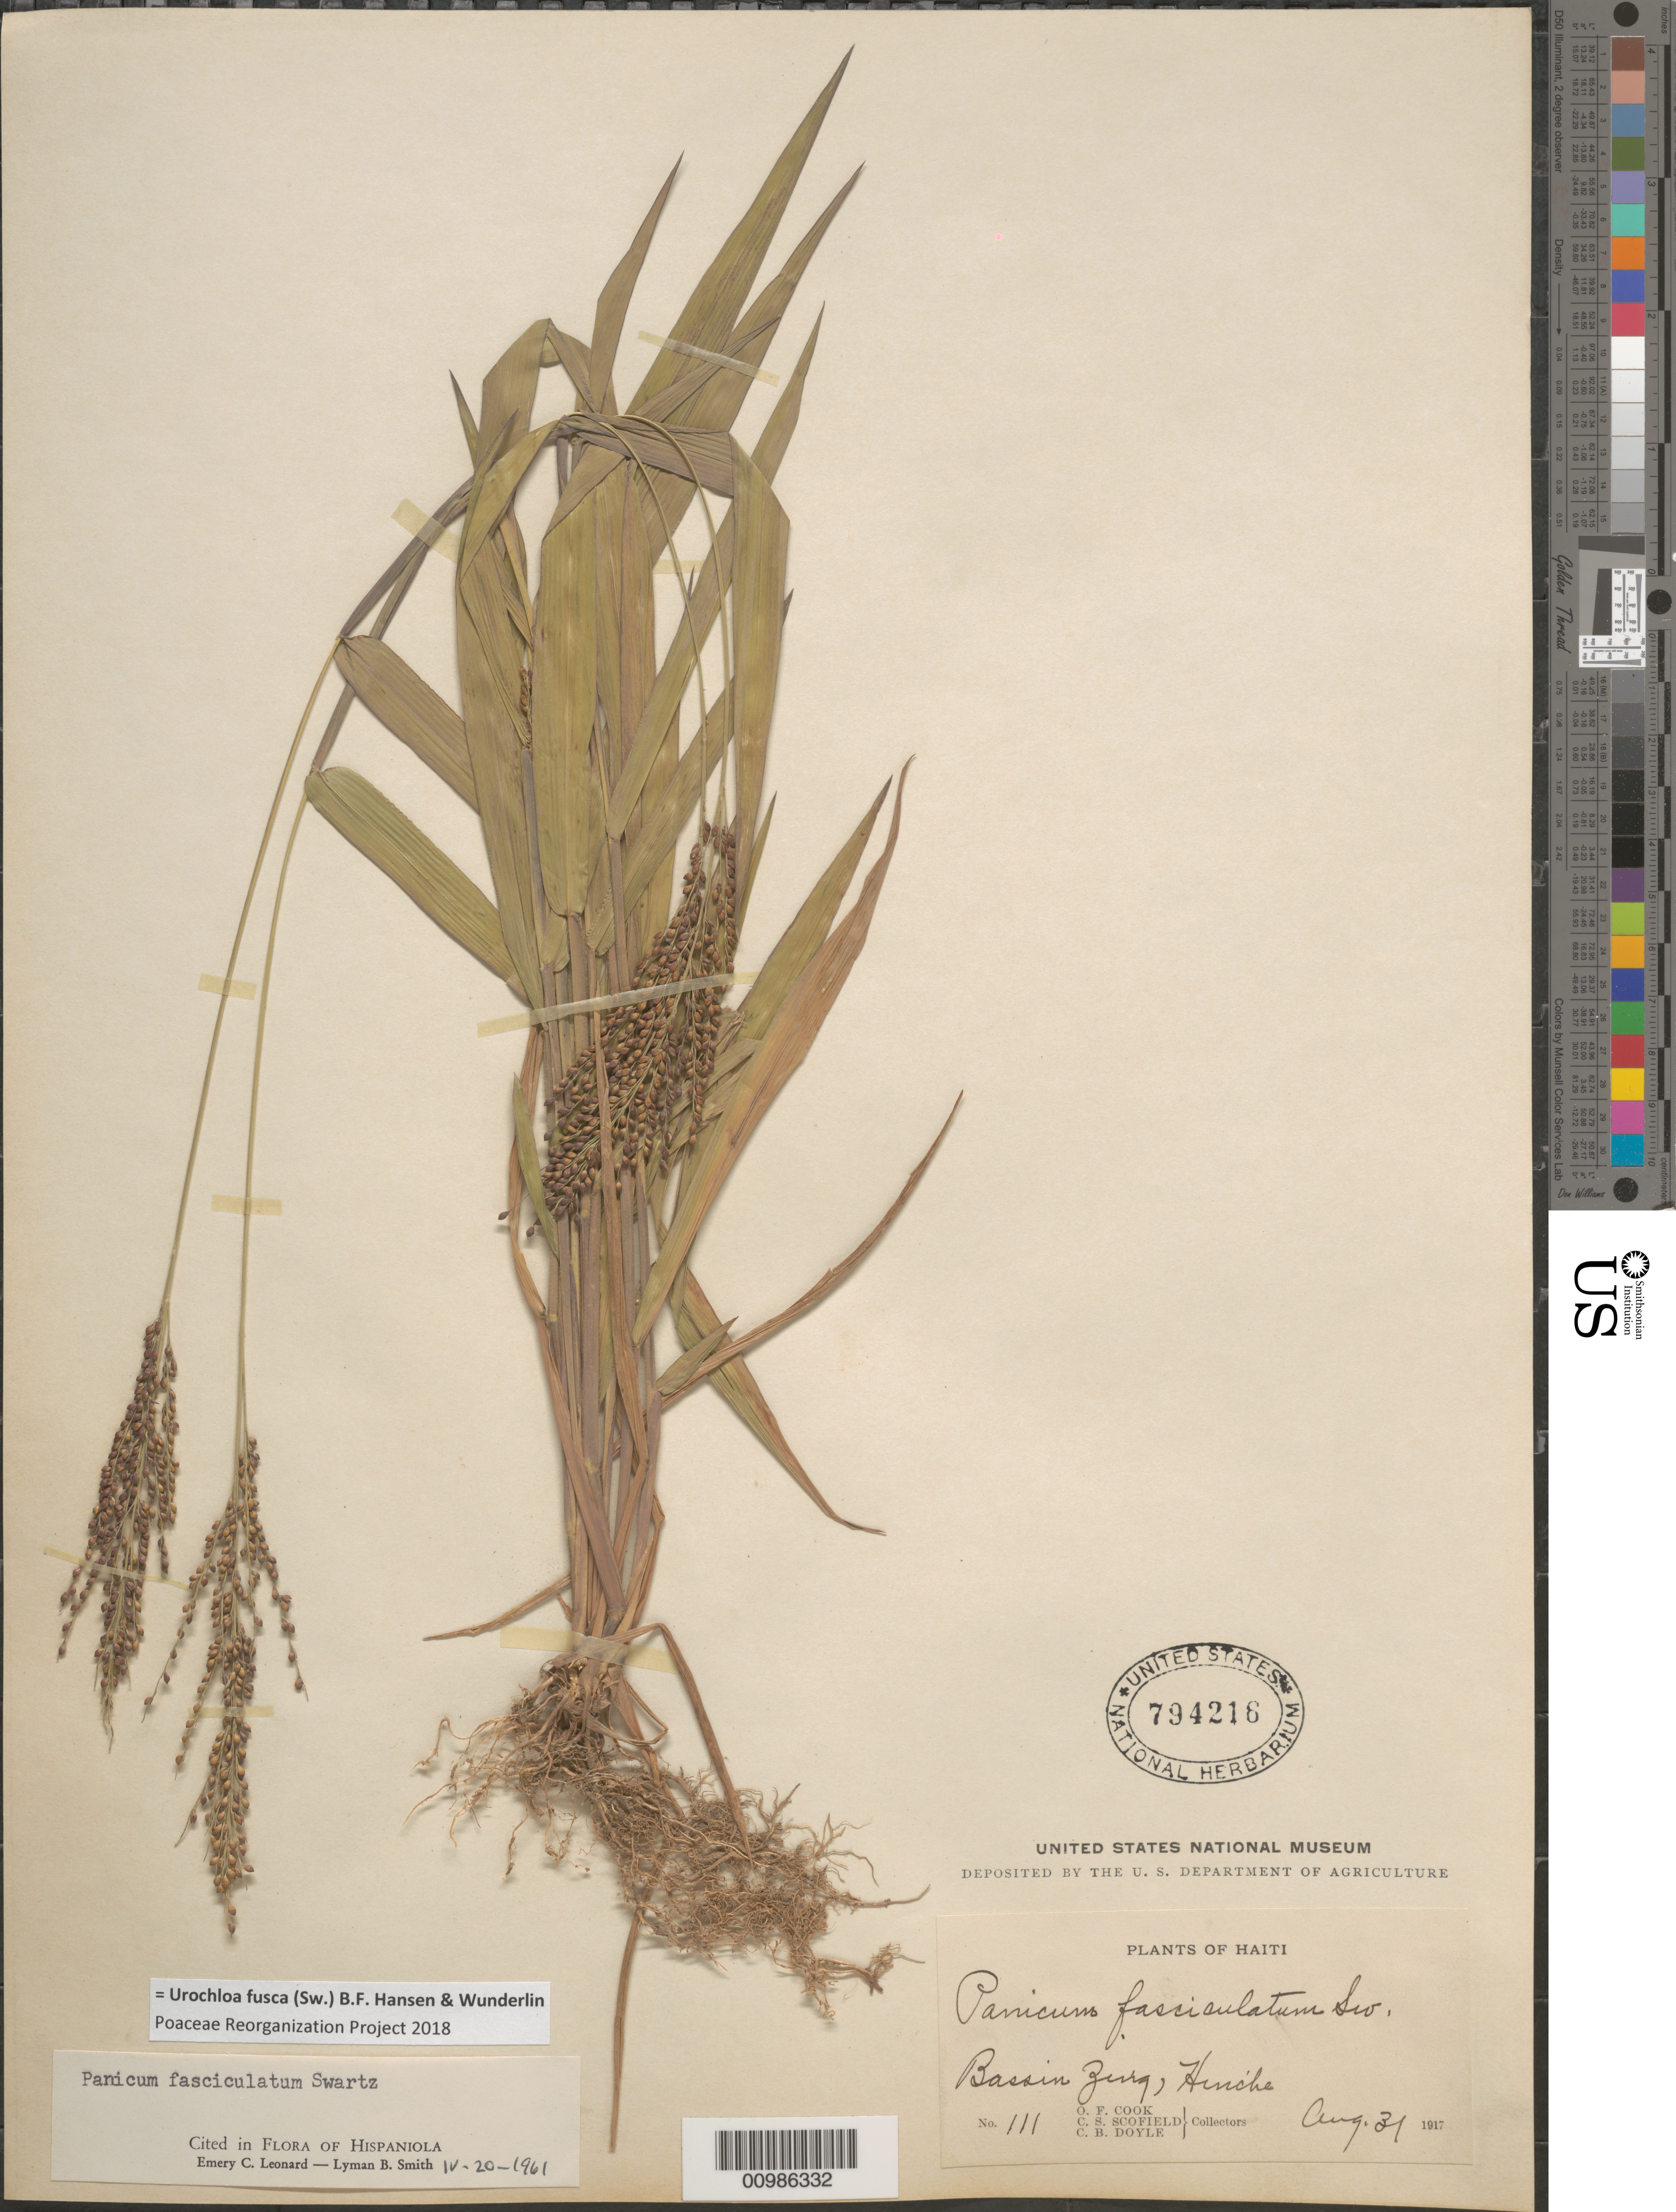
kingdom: Plantae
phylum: Tracheophyta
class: Liliopsida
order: Poales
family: Poaceae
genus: Brachiaria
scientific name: Brachiaria fasciculata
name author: (Sw.) Parodi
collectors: O. F. Cook, C. Scofield & C. Doyle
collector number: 111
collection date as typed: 31 Aug 1917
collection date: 1917-08-31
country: Haiti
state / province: Centre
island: Hispaniola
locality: Centre, Hinche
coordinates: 0 N, 0 E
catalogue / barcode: US 794216